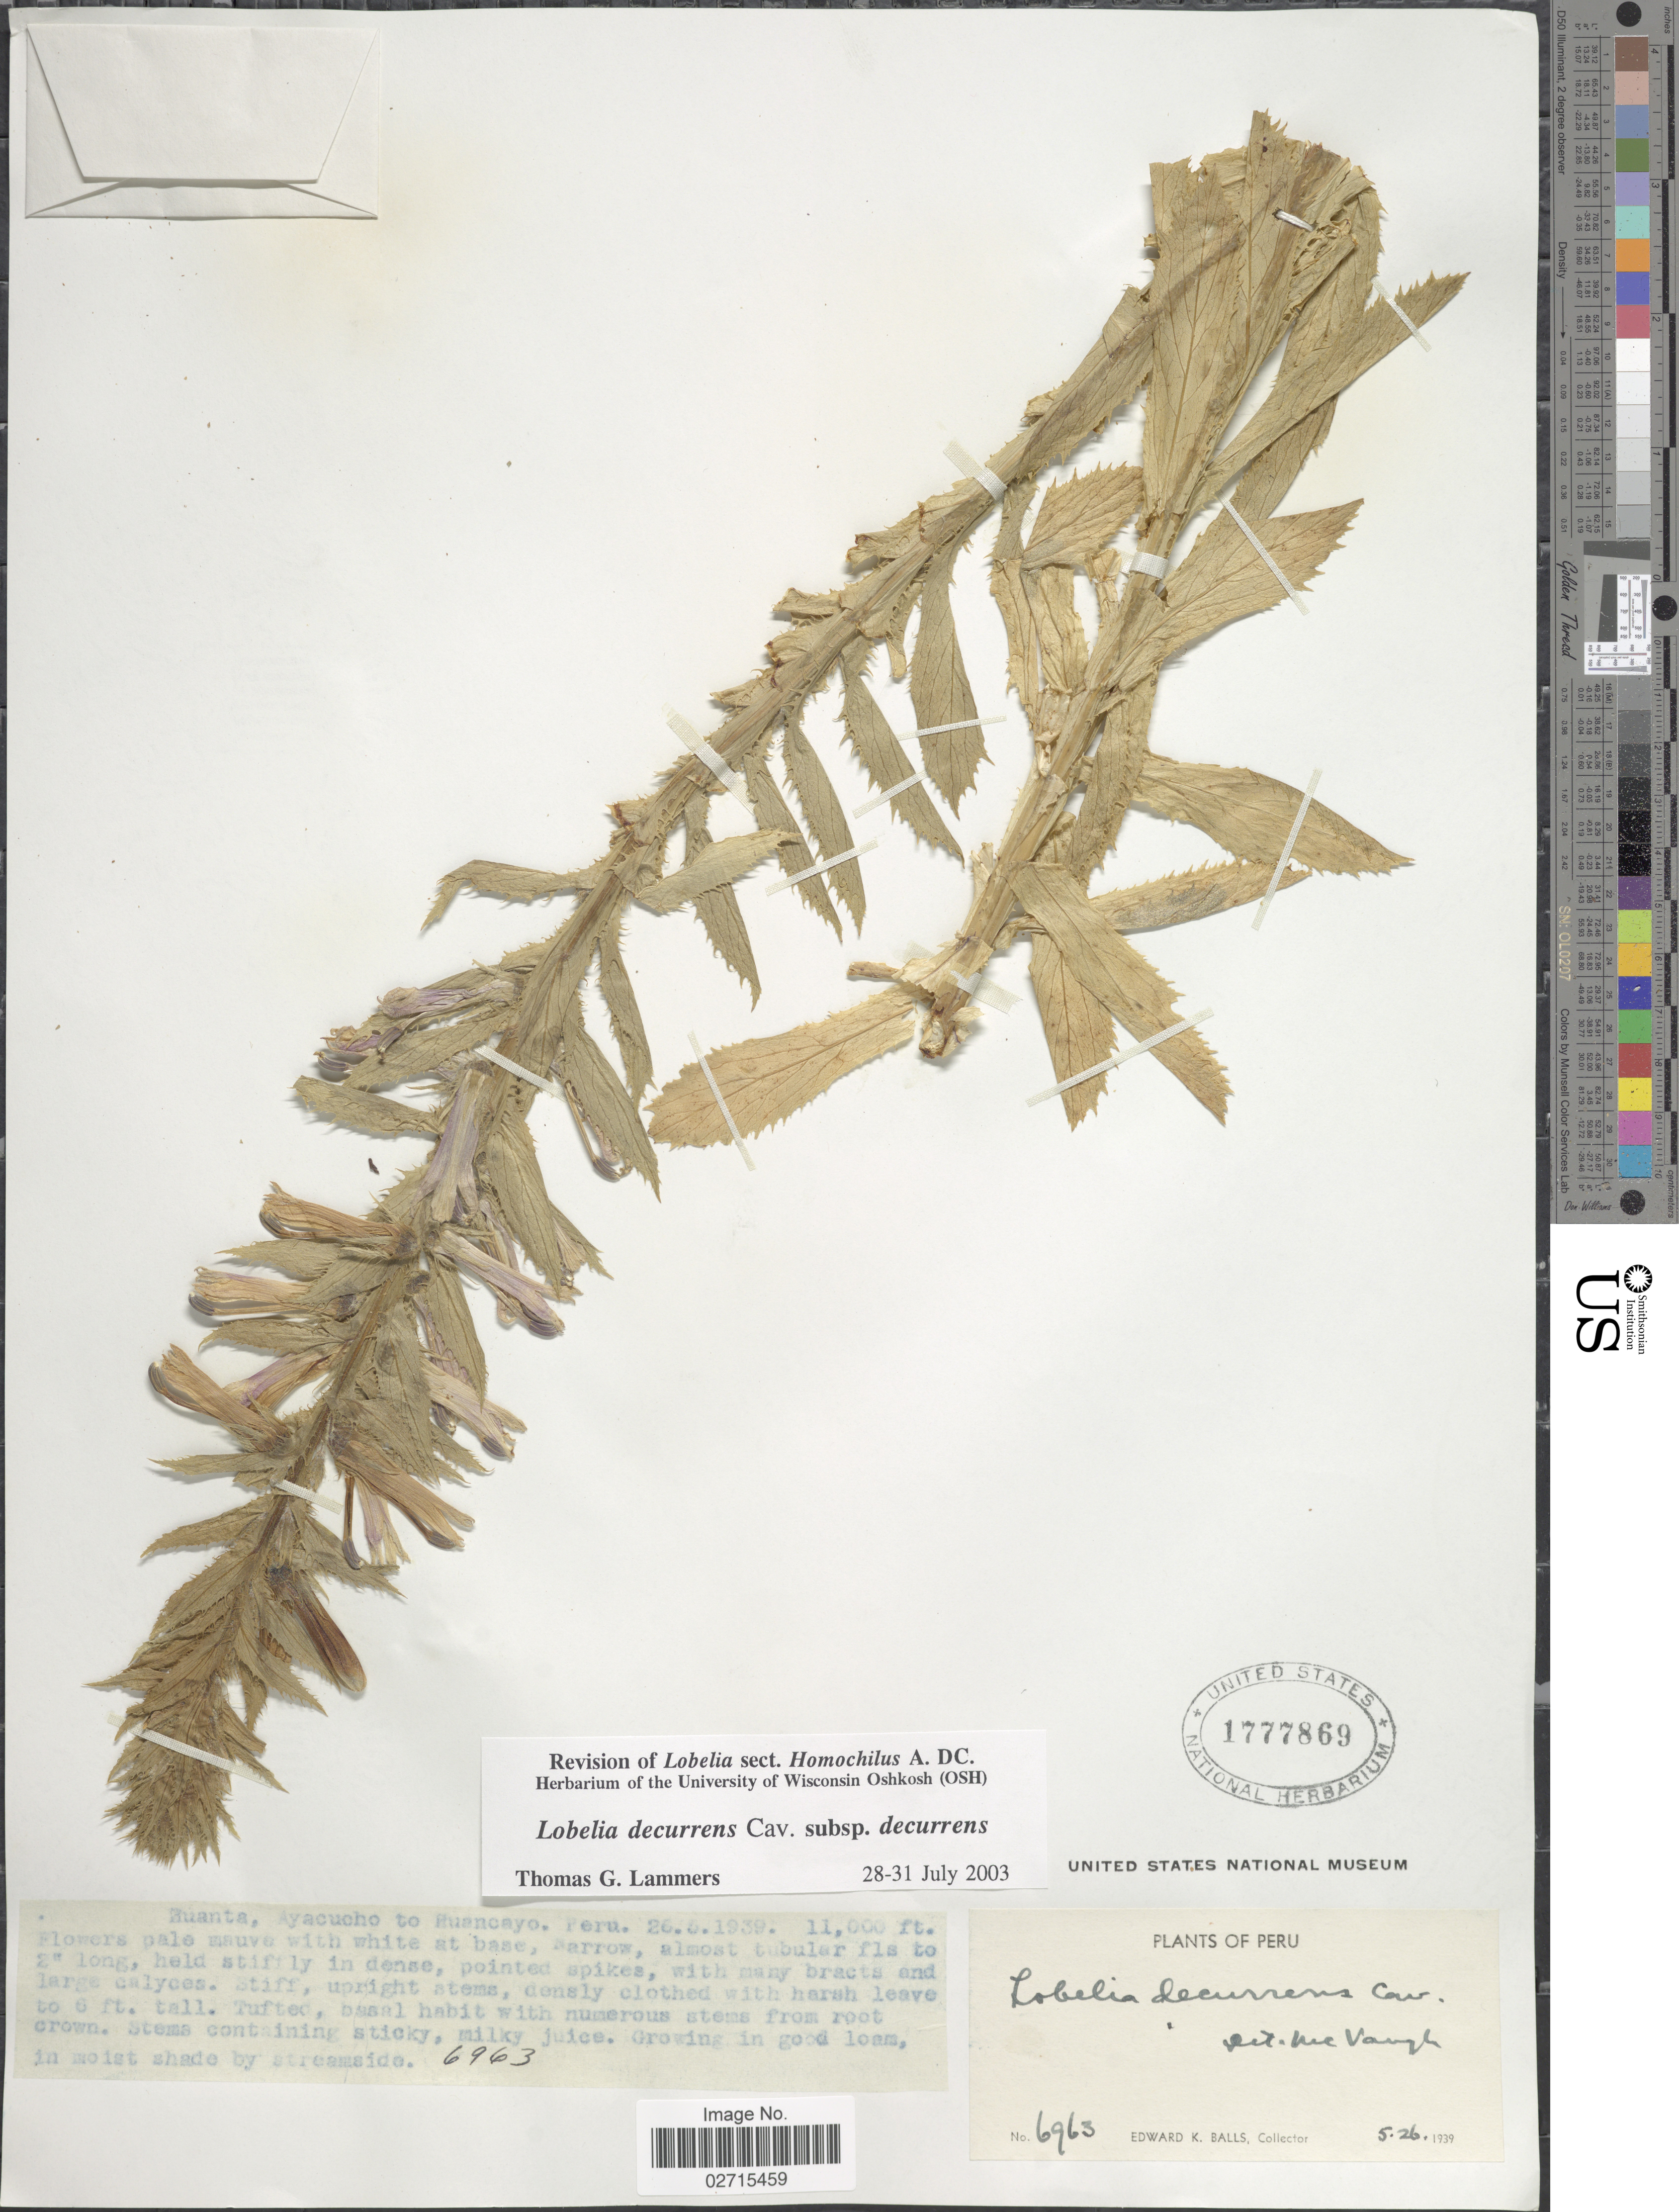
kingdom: Plantae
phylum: Tracheophyta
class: Magnoliopsida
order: Asterales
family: Campanulaceae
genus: Lobelia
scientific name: Lobelia decurrens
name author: Cav.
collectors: E. K. Balls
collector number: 6963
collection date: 1939-05-26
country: Peru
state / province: Ayacucho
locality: Huanta, Ayacucho to Huancayo, in good loam, in moist shade by streamside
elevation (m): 3353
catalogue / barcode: US 1777869